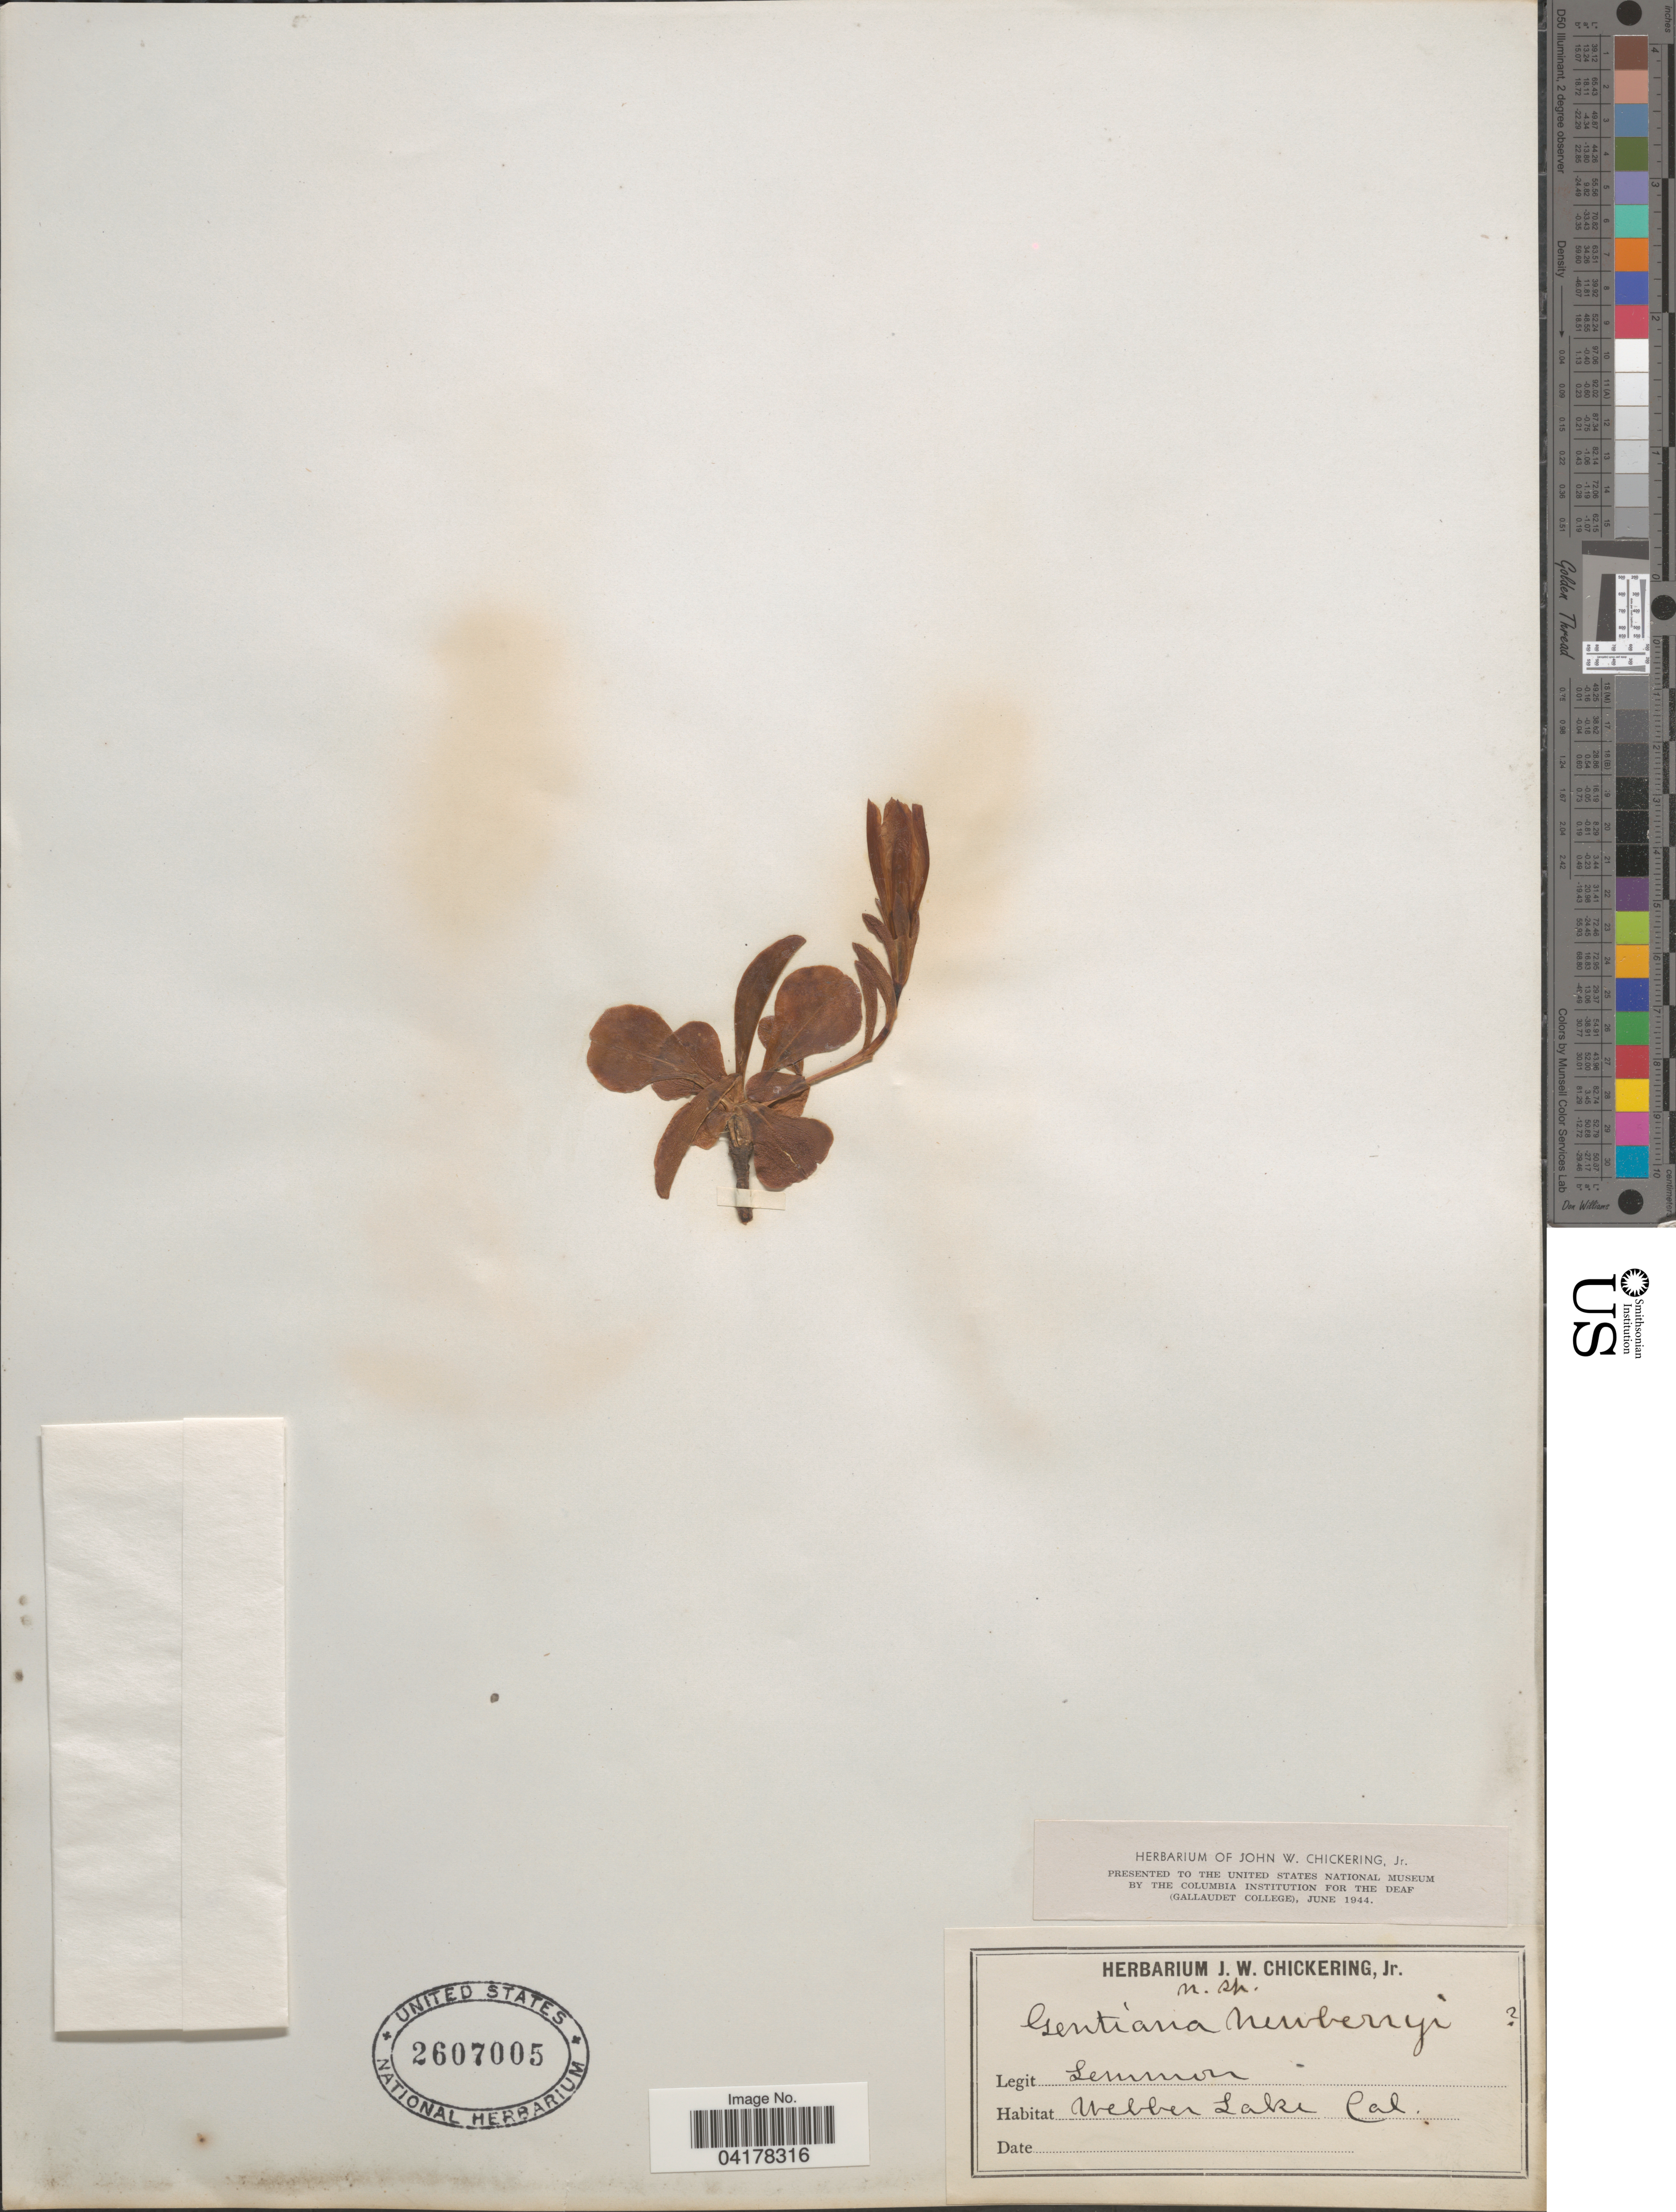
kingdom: Plantae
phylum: Tracheophyta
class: Magnoliopsida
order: Gentianales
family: Gentianaceae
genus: Gentiana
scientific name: Gentiana newberryi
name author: A. Gray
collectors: -- Lemmon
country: United States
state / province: California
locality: Webber Lake.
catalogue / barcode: US 2607005